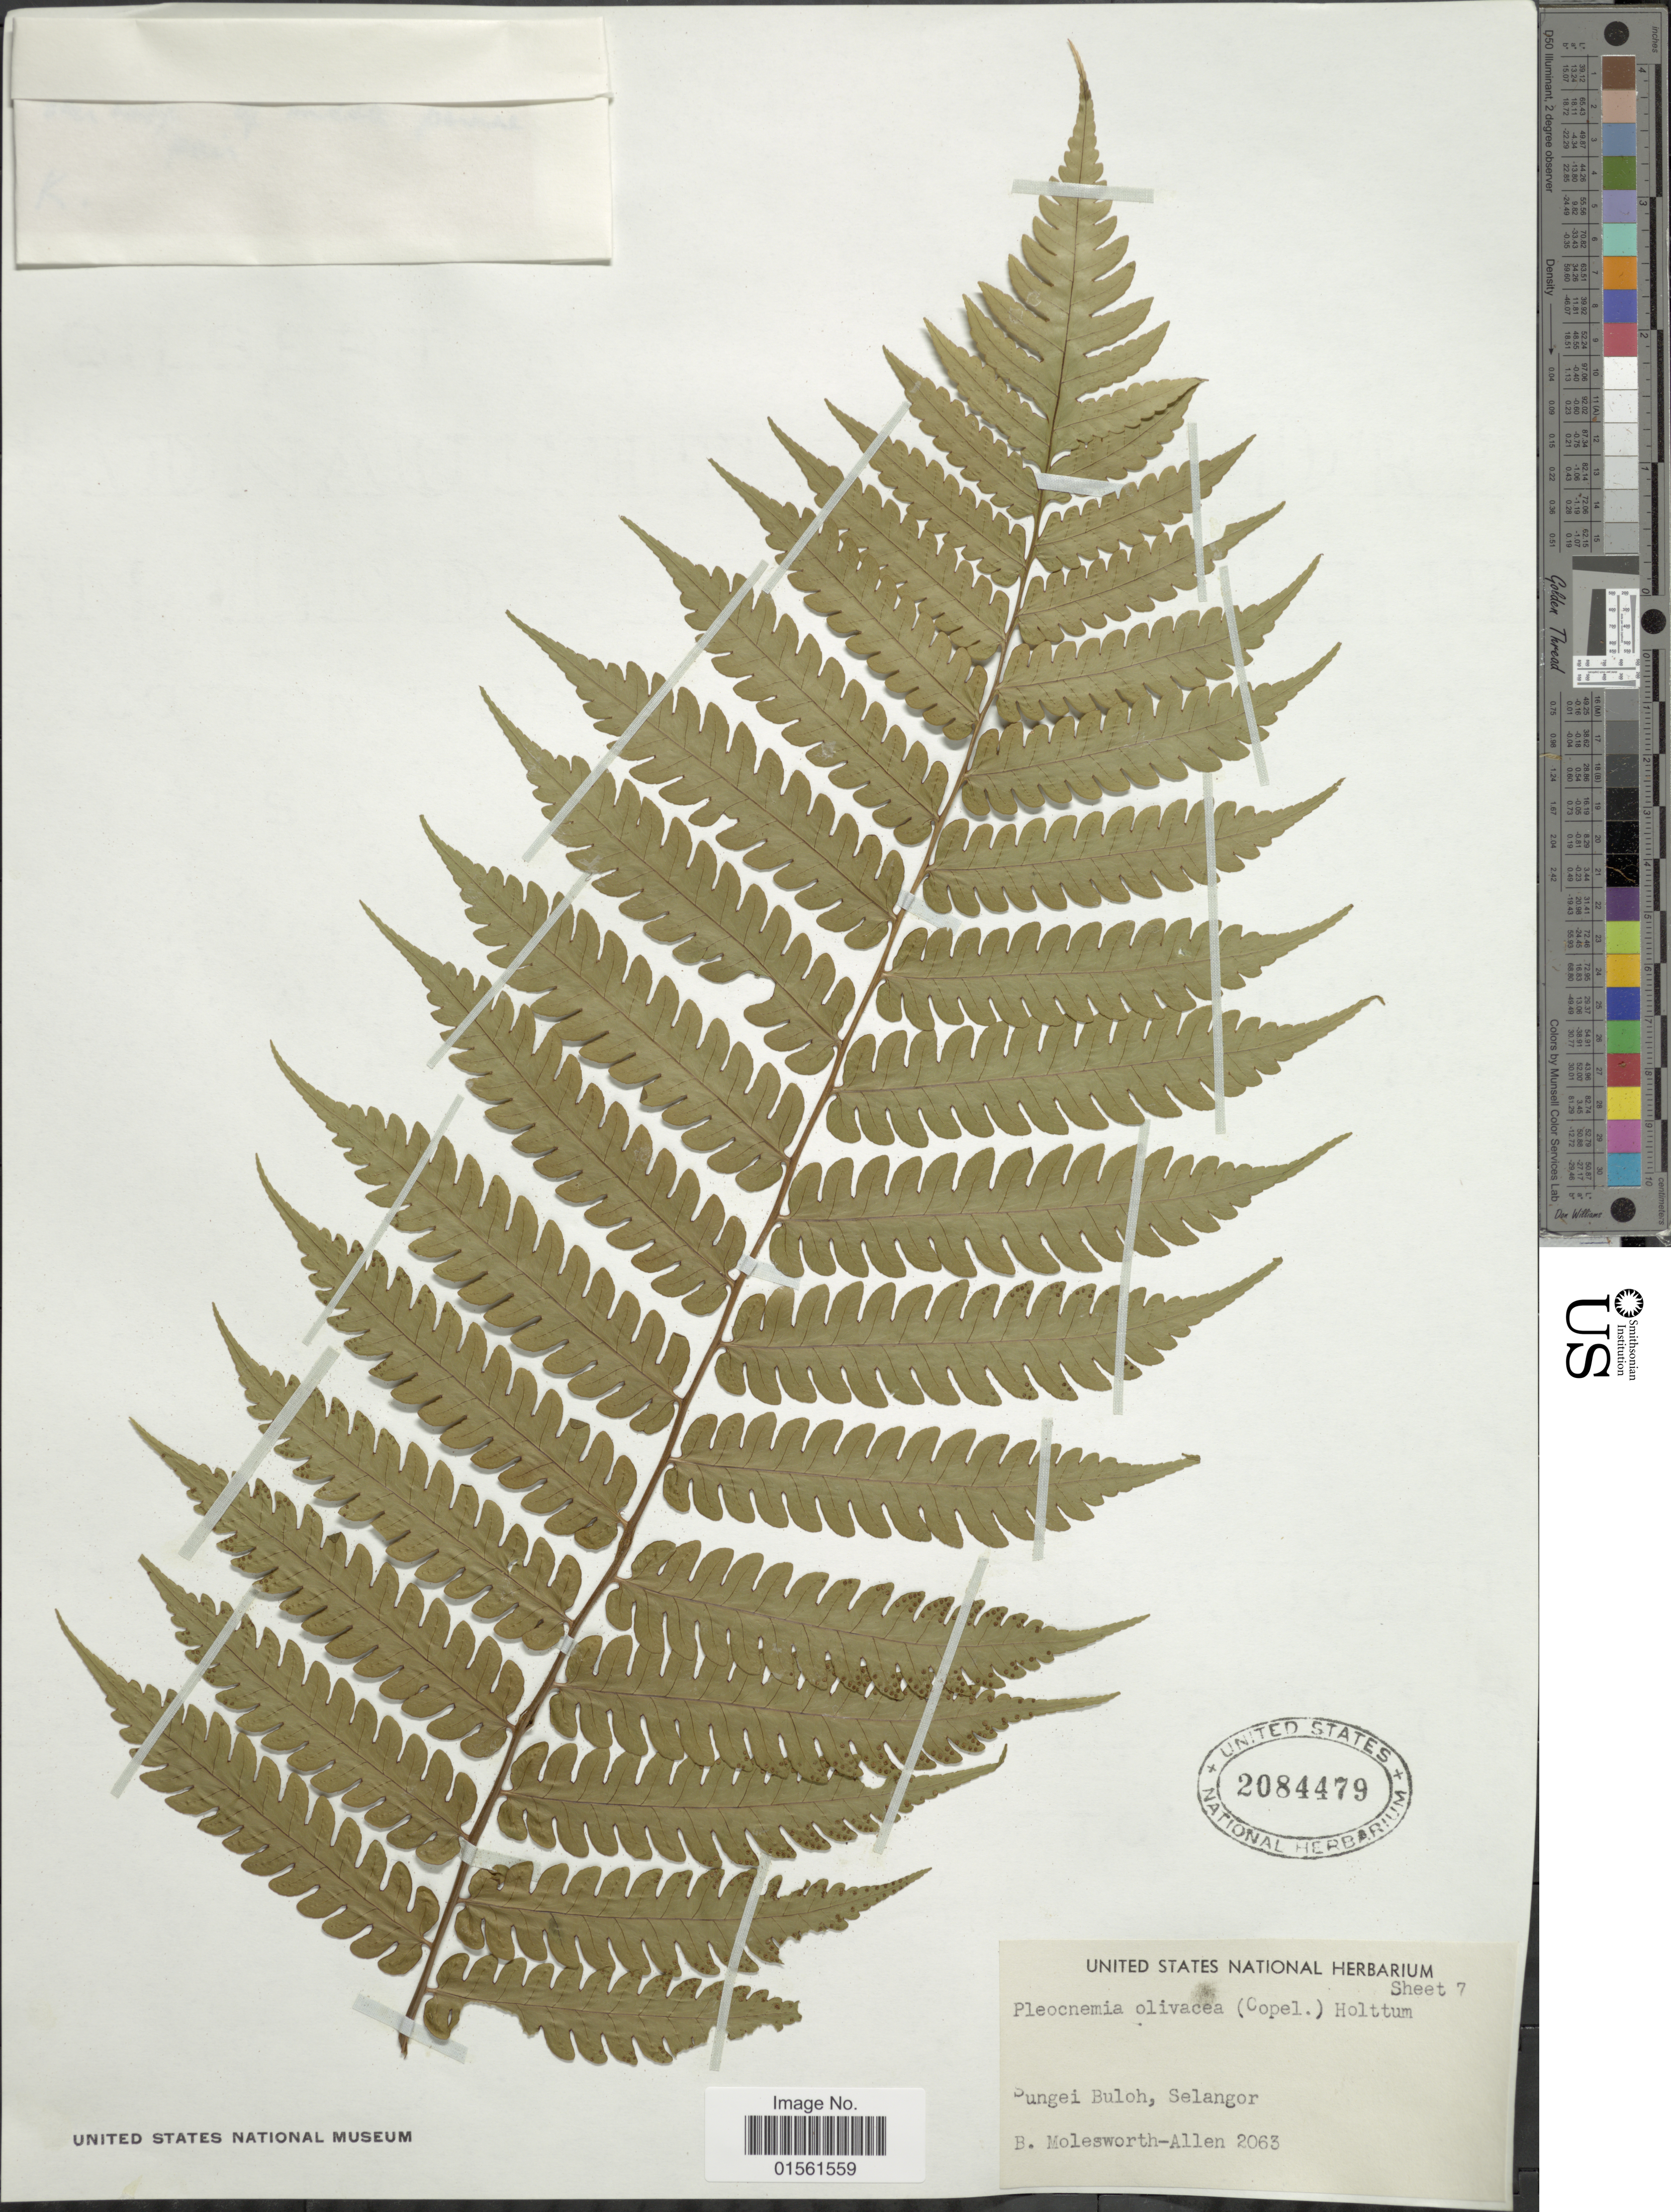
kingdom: Plantae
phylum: Tracheophyta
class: Polypodiopsida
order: Polypodiales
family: Dryopteridaceae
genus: Pleocnemia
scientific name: Pleocnemia olivacea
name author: (Copel.) Holttum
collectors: B. E. G. Molesworth-Allen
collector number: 2063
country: Malaysia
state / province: Selangor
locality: Sungei Buloh, Selangor.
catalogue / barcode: US 2084479